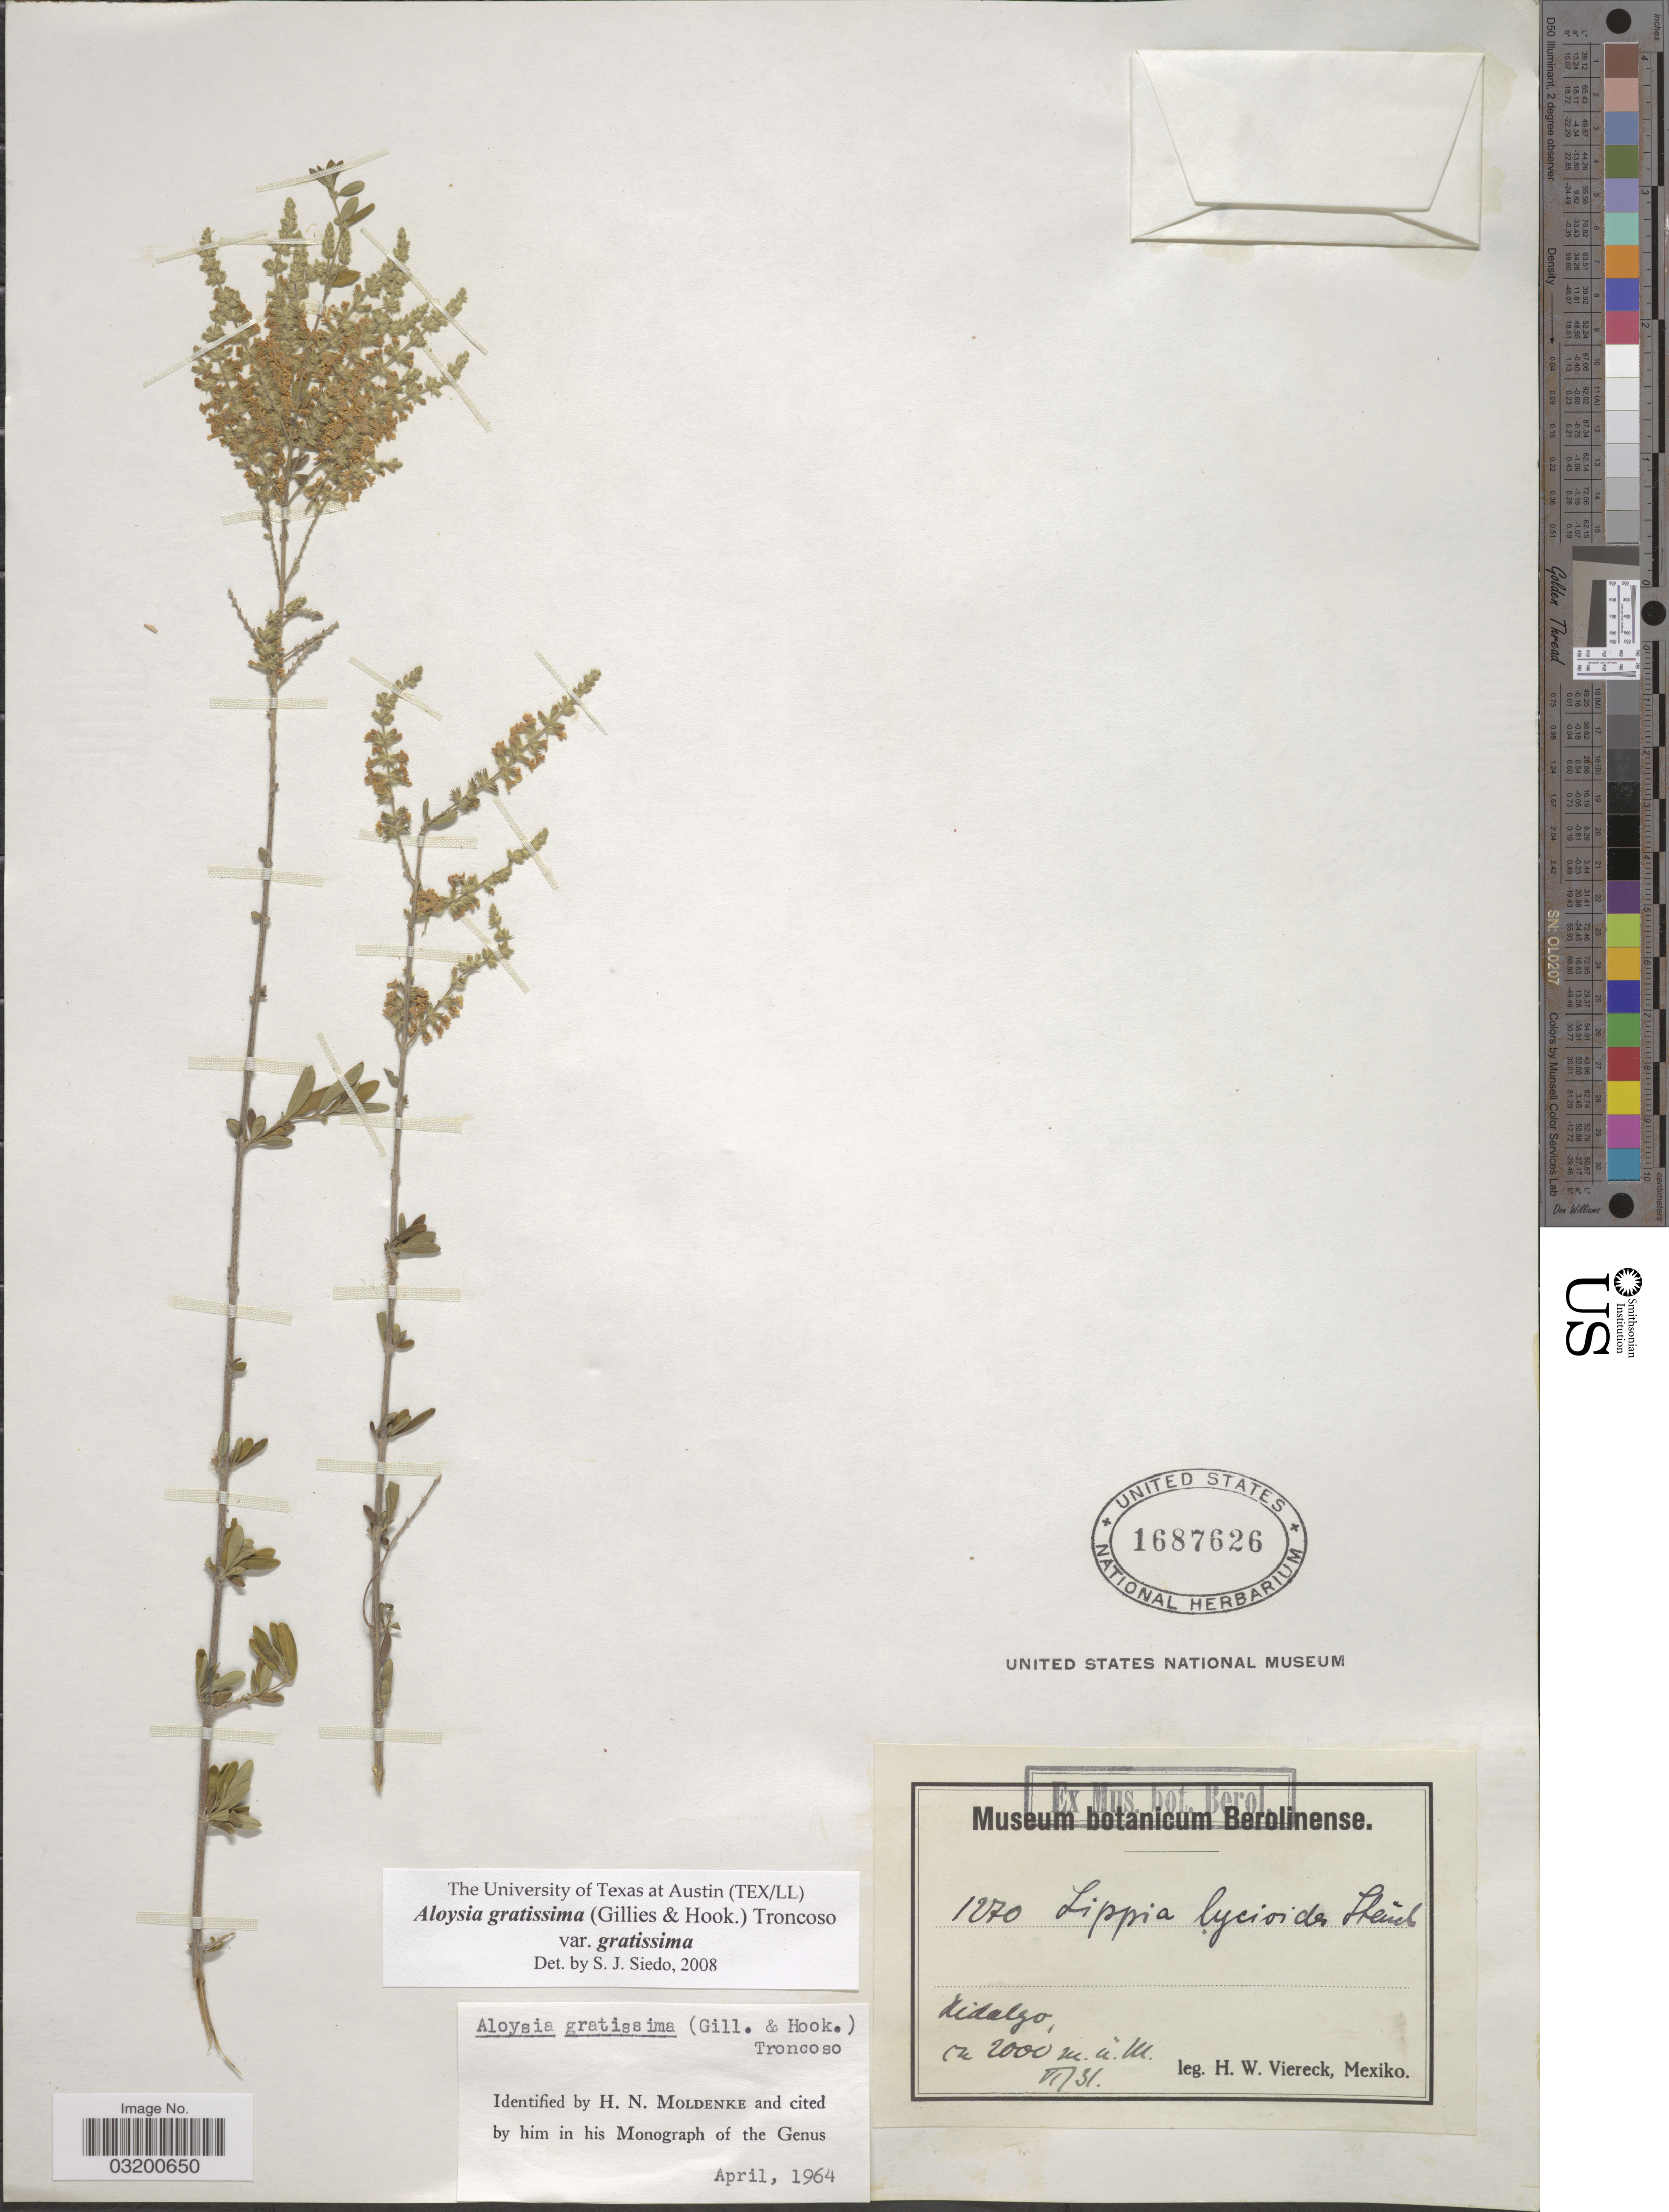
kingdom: Plantae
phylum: Tracheophyta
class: Magnoliopsida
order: Lamiales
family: Verbenaceae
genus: Aloysia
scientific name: Aloysia gratissima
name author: (Gillies & Hook.) Tronc.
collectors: H. W. Viereck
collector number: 1270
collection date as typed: Transcribed d/m/y: /6/31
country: Mexico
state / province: Hidalgo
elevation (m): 2000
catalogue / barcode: US 1687626